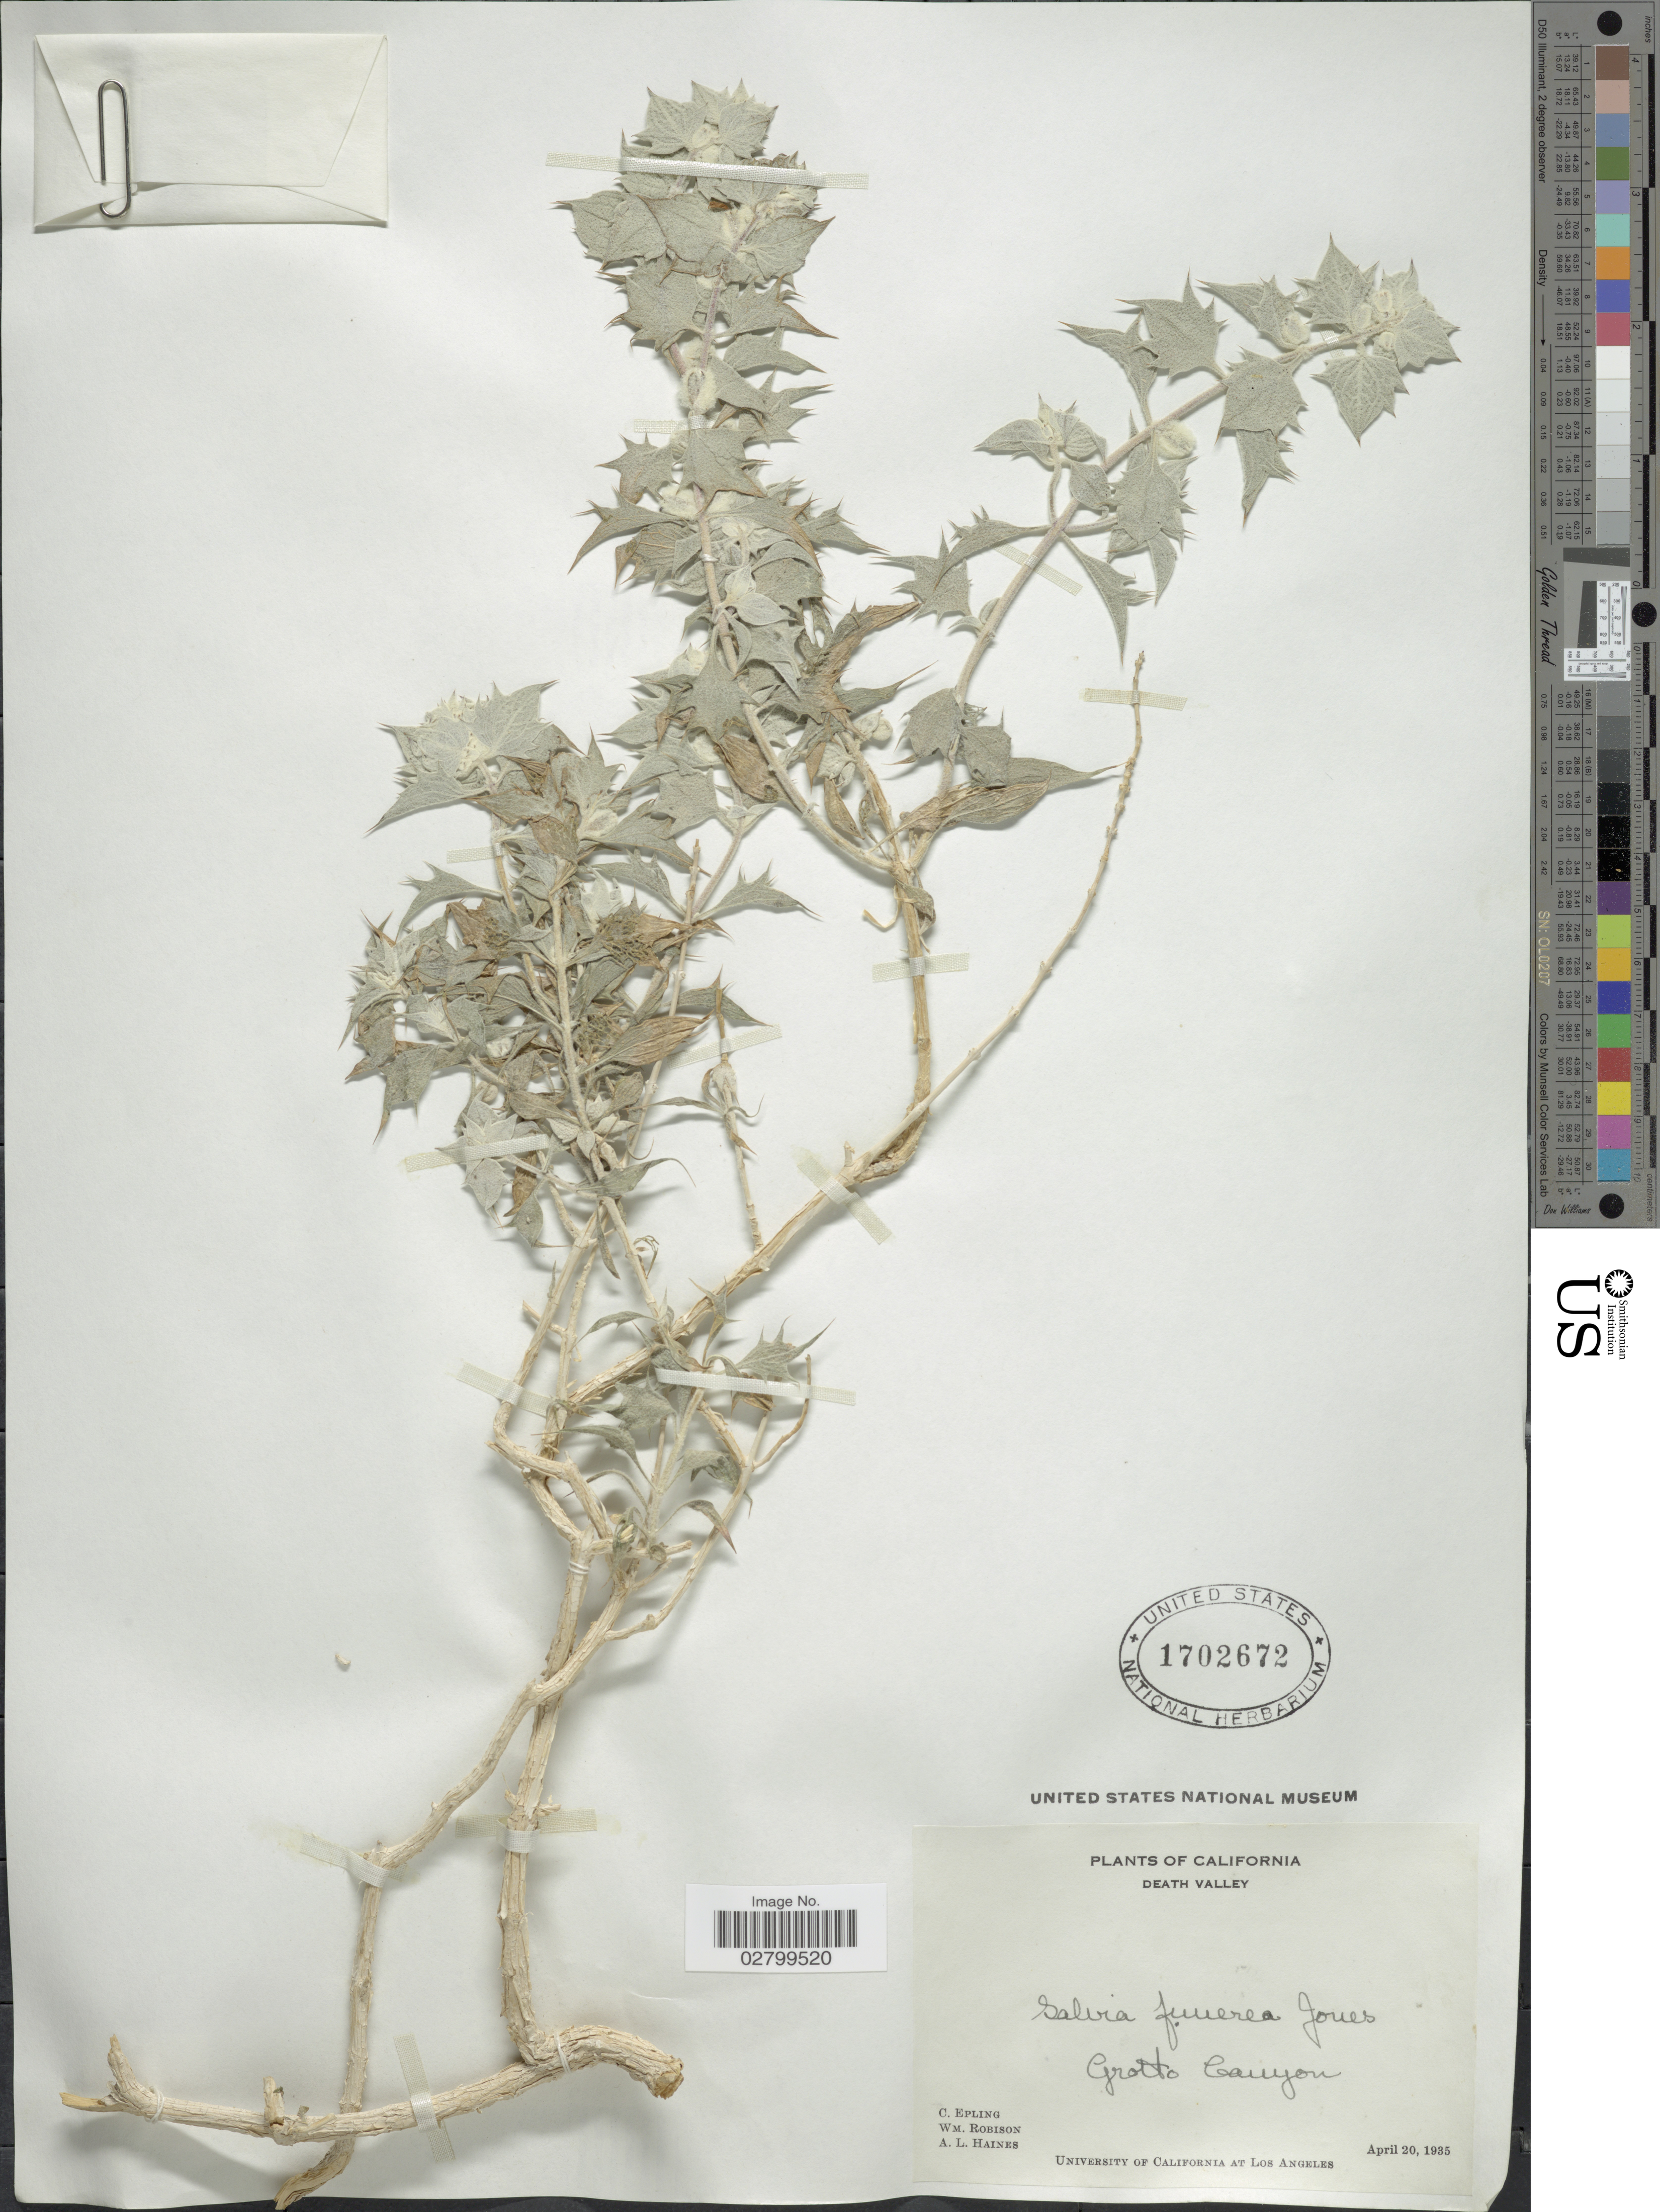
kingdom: Plantae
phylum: Tracheophyta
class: Magnoliopsida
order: Lamiales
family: Lamiaceae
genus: Salvia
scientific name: Salvia funerea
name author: M.E. Jones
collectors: C. C. Epling, W. Robison & A. L. Haines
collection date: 1935-04-20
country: United States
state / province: California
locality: Death Valley. Grotto Canyon.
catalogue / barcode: US 1702672